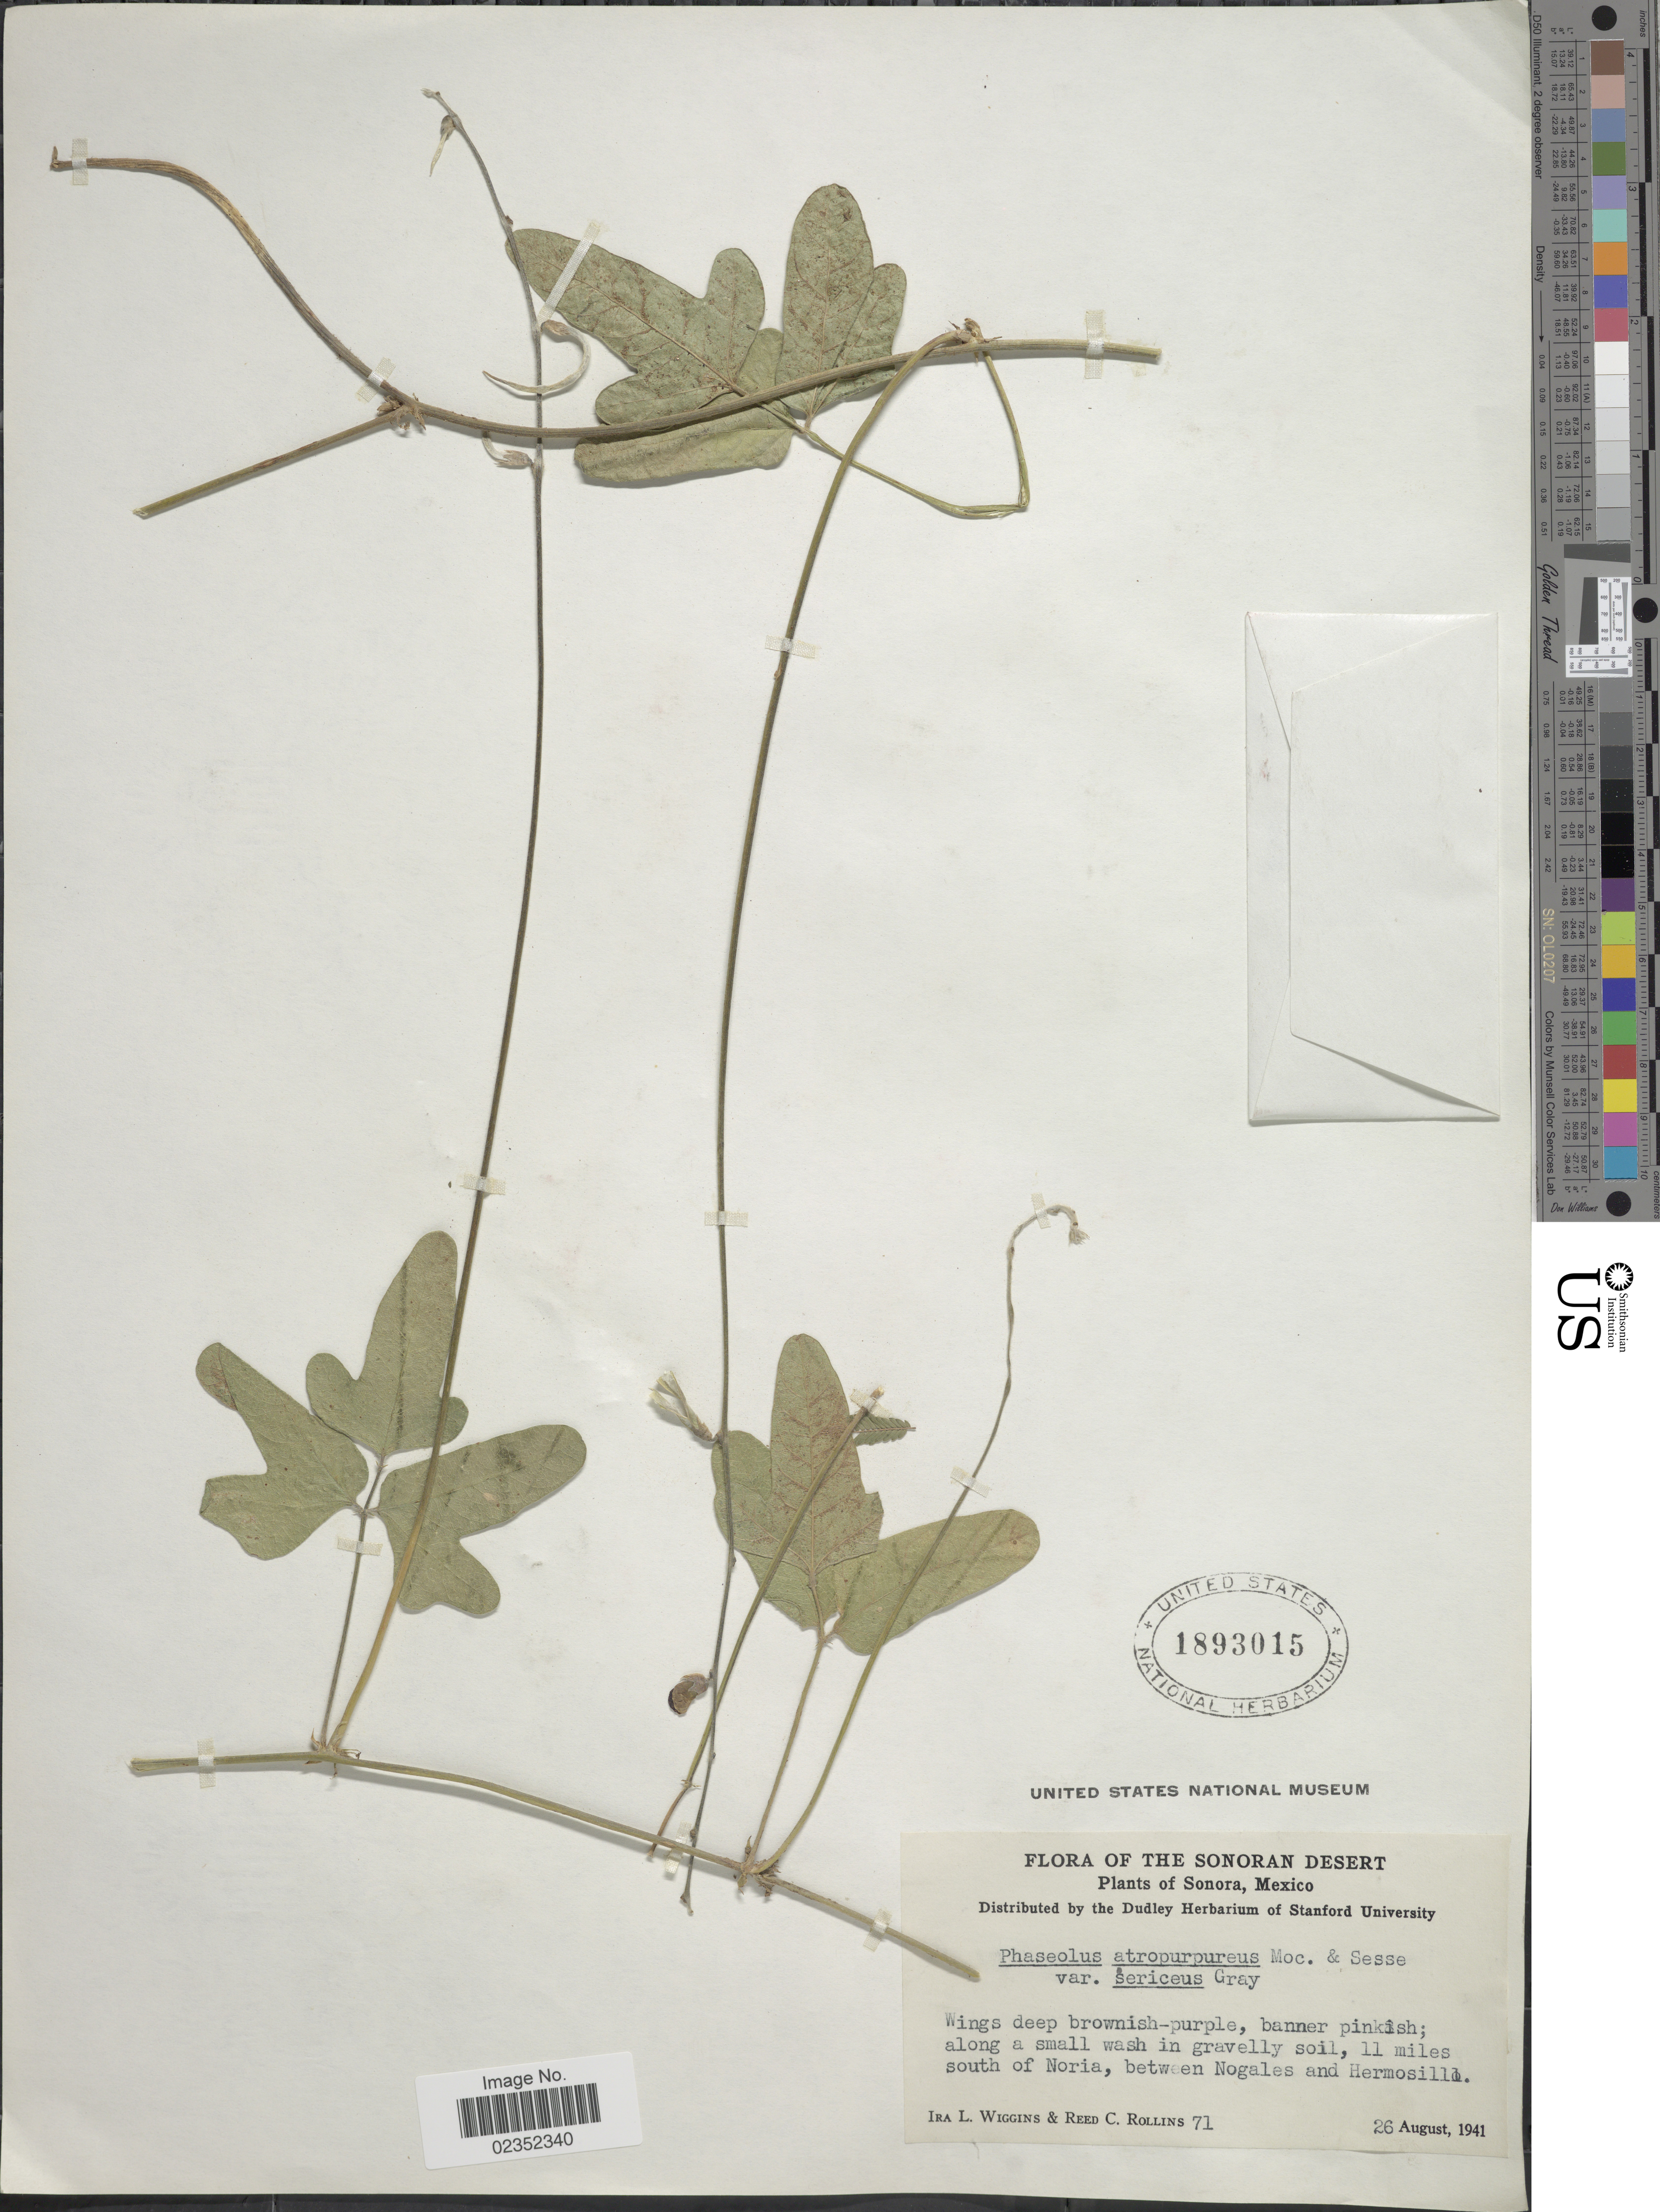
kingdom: Plantae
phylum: Tracheophyta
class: Magnoliopsida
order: Fabales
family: Fabaceae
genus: Macroptilium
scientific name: Macroptilium atropurpureum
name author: (DC.) Urb.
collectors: I. L. Wiggins & R. C. Rollins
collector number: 71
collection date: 1941-08-26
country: Mexico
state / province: Sonora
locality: Sonoran Desert. 11 miles south of Noria, between Nogales and Hermosillo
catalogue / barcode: US 1893015